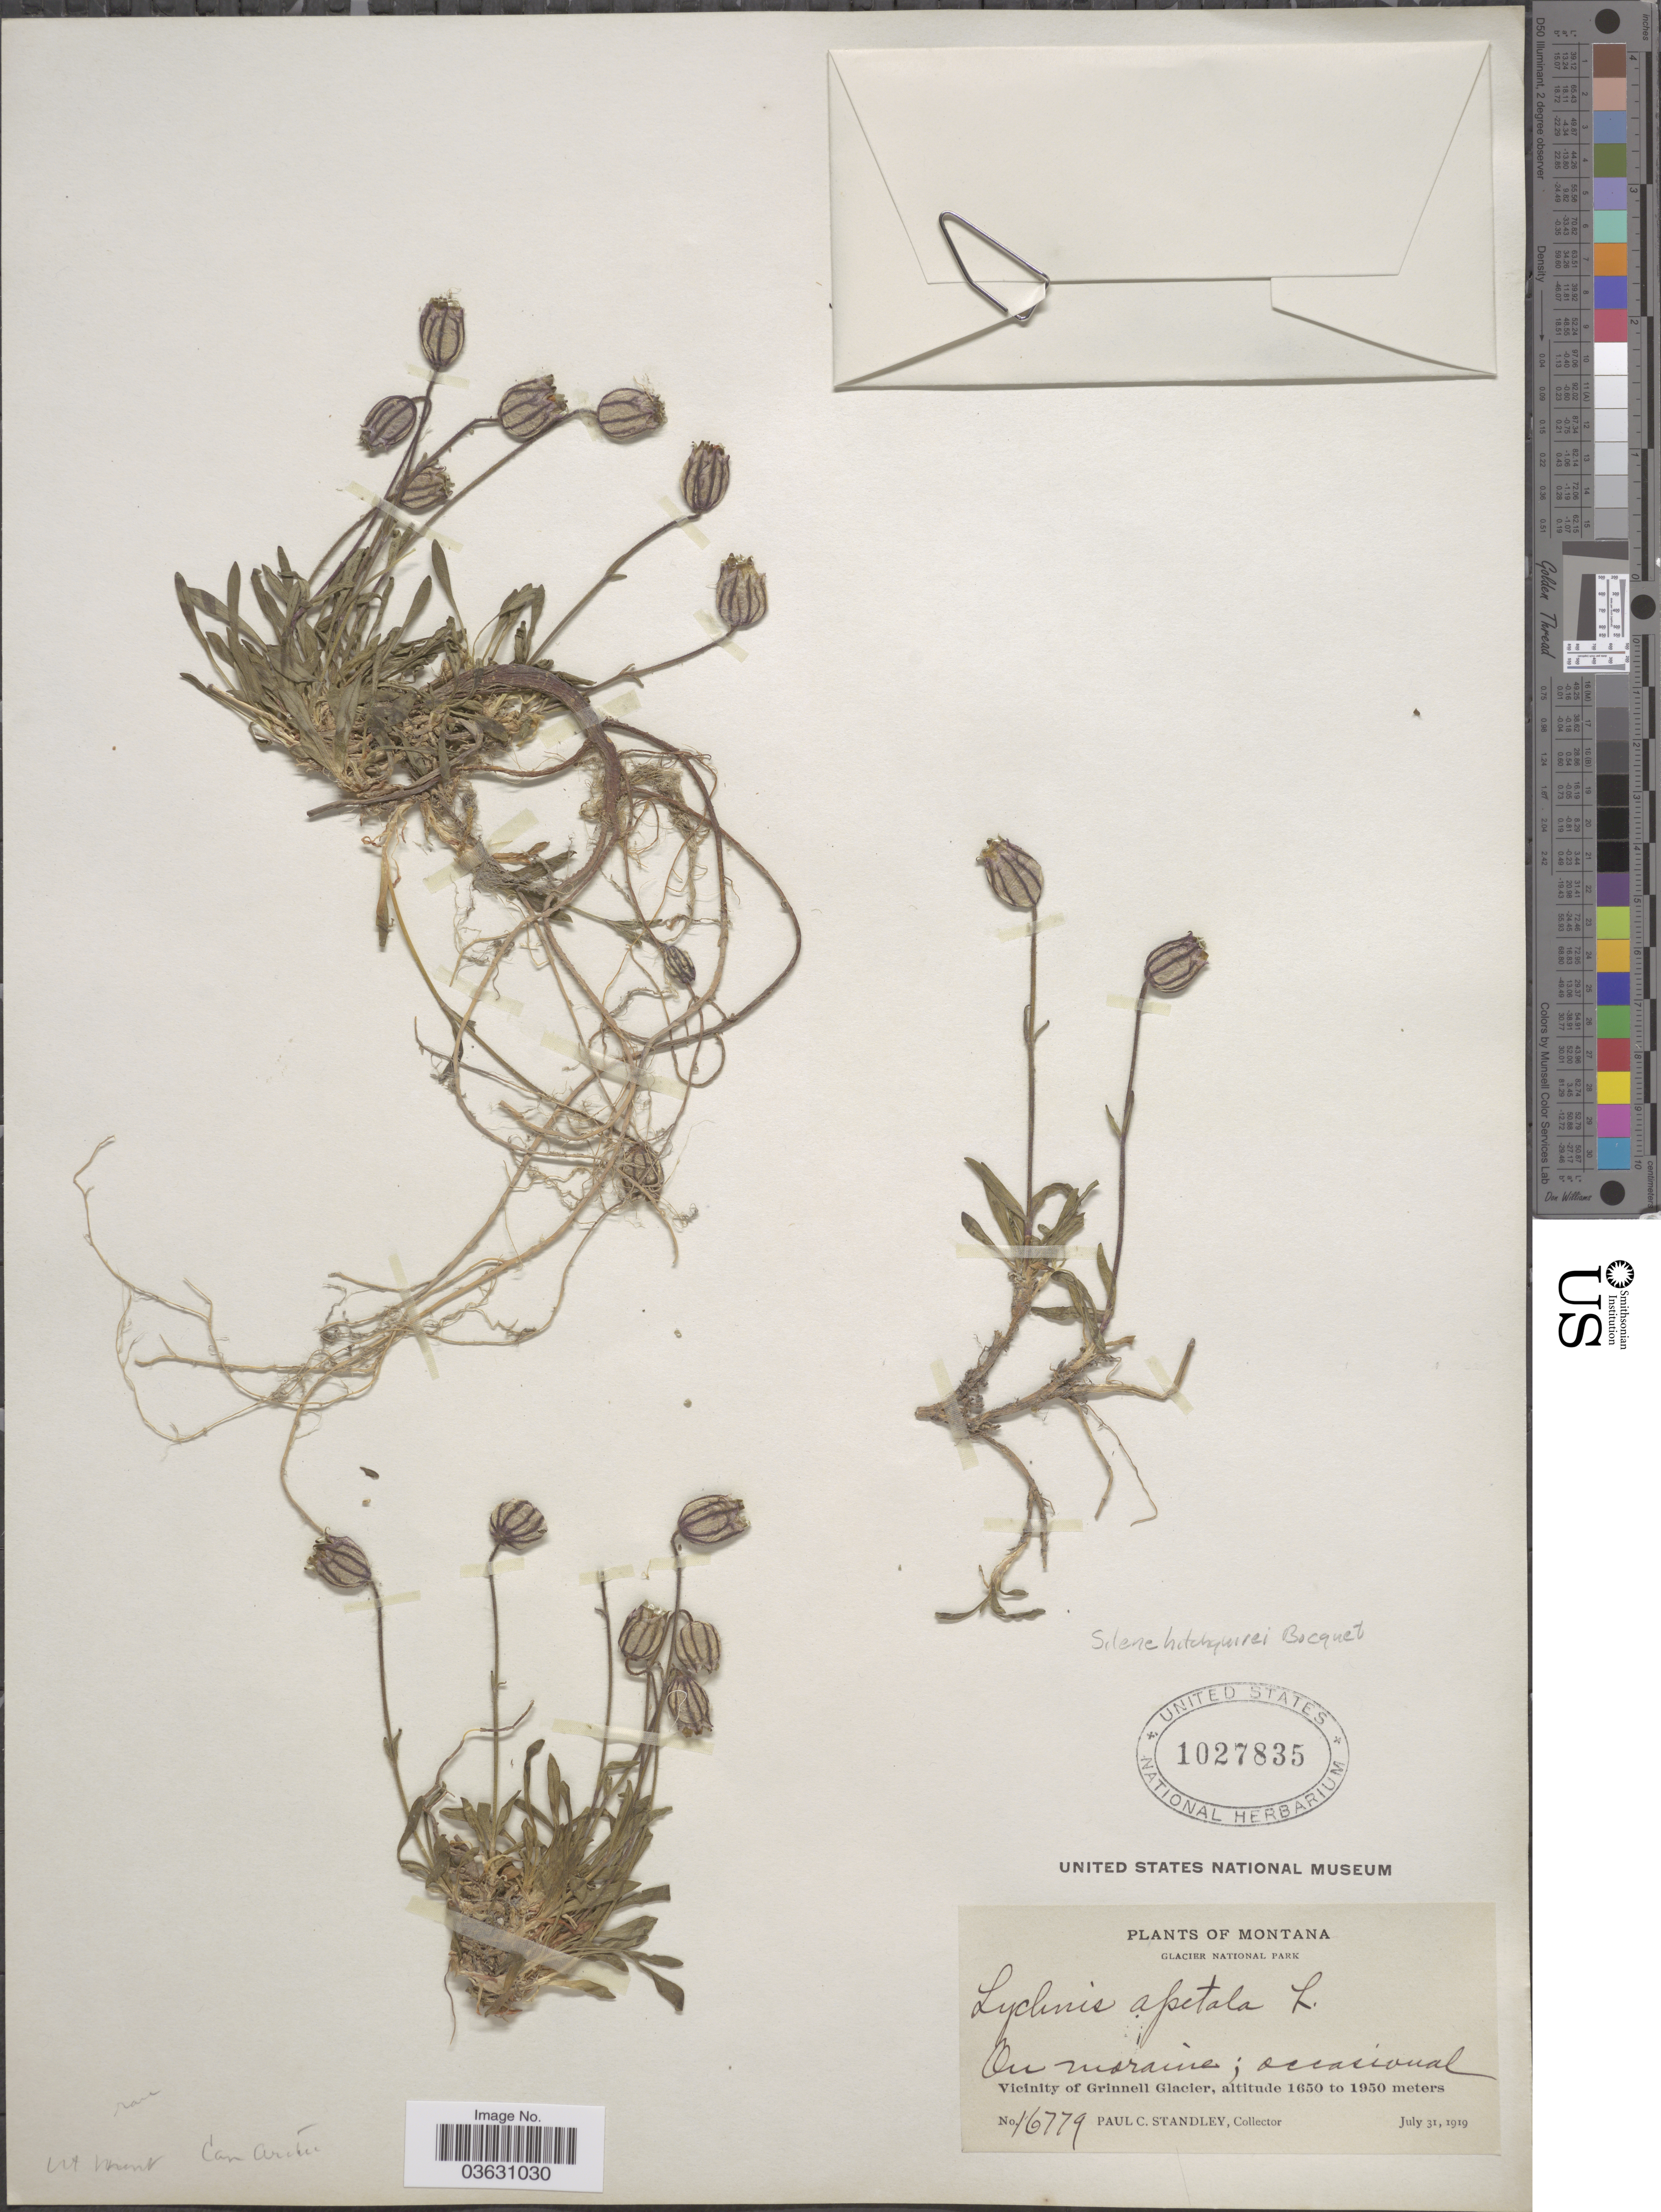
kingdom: Plantae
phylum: Tracheophyta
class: Magnoliopsida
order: Caryophyllales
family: Caryophyllaceae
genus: Silene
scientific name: Silene hitchguirei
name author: Bocquet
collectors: P. C. Standley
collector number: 16779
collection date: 1919-07-31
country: United States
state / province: Montana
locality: Glacier National Park. Vicinity of Grinnell Glacier.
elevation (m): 1650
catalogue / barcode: US 1027835